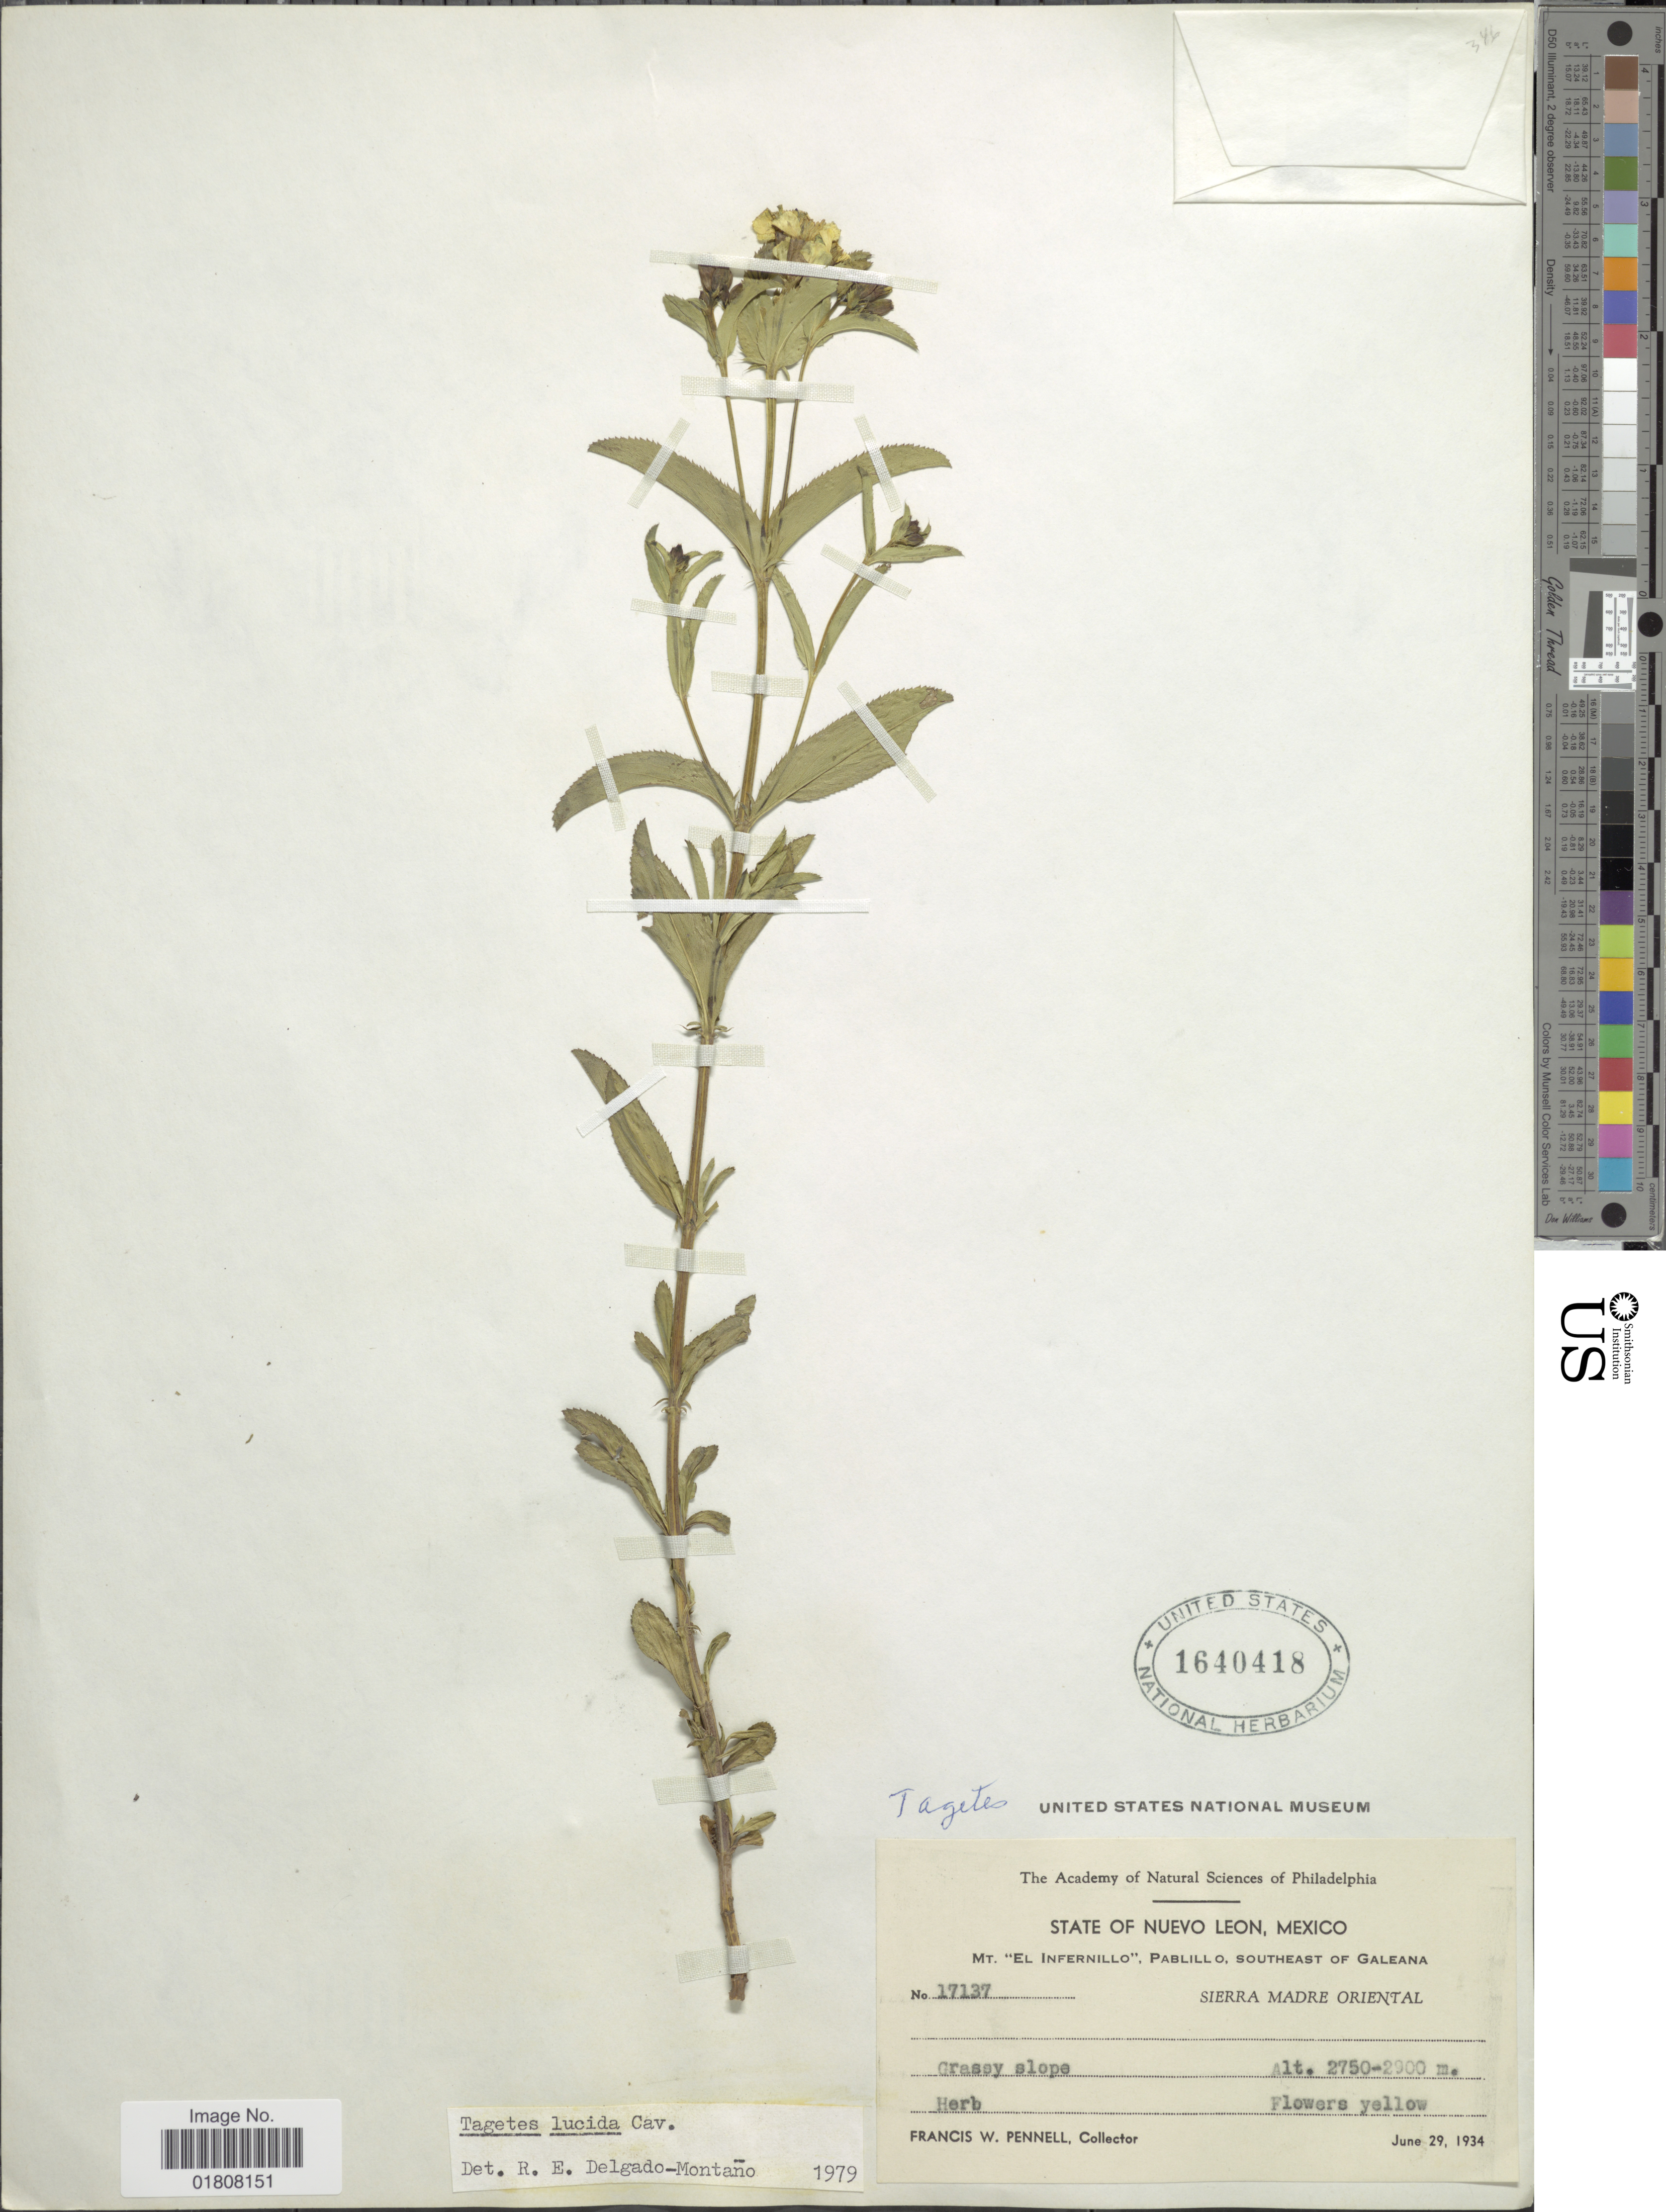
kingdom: Plantae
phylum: Tracheophyta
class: Magnoliopsida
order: Asterales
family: Asteraceae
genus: Tagetes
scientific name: Tagetes lucida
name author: Cav.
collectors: F. W. Pennell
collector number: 17137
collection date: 1934-06-29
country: Mexico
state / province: Nuevo León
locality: Mt. El Infernillo, Pablillo, southeast of Galeana, Sierra Madre Oriental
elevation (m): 2750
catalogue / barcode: US 1640418